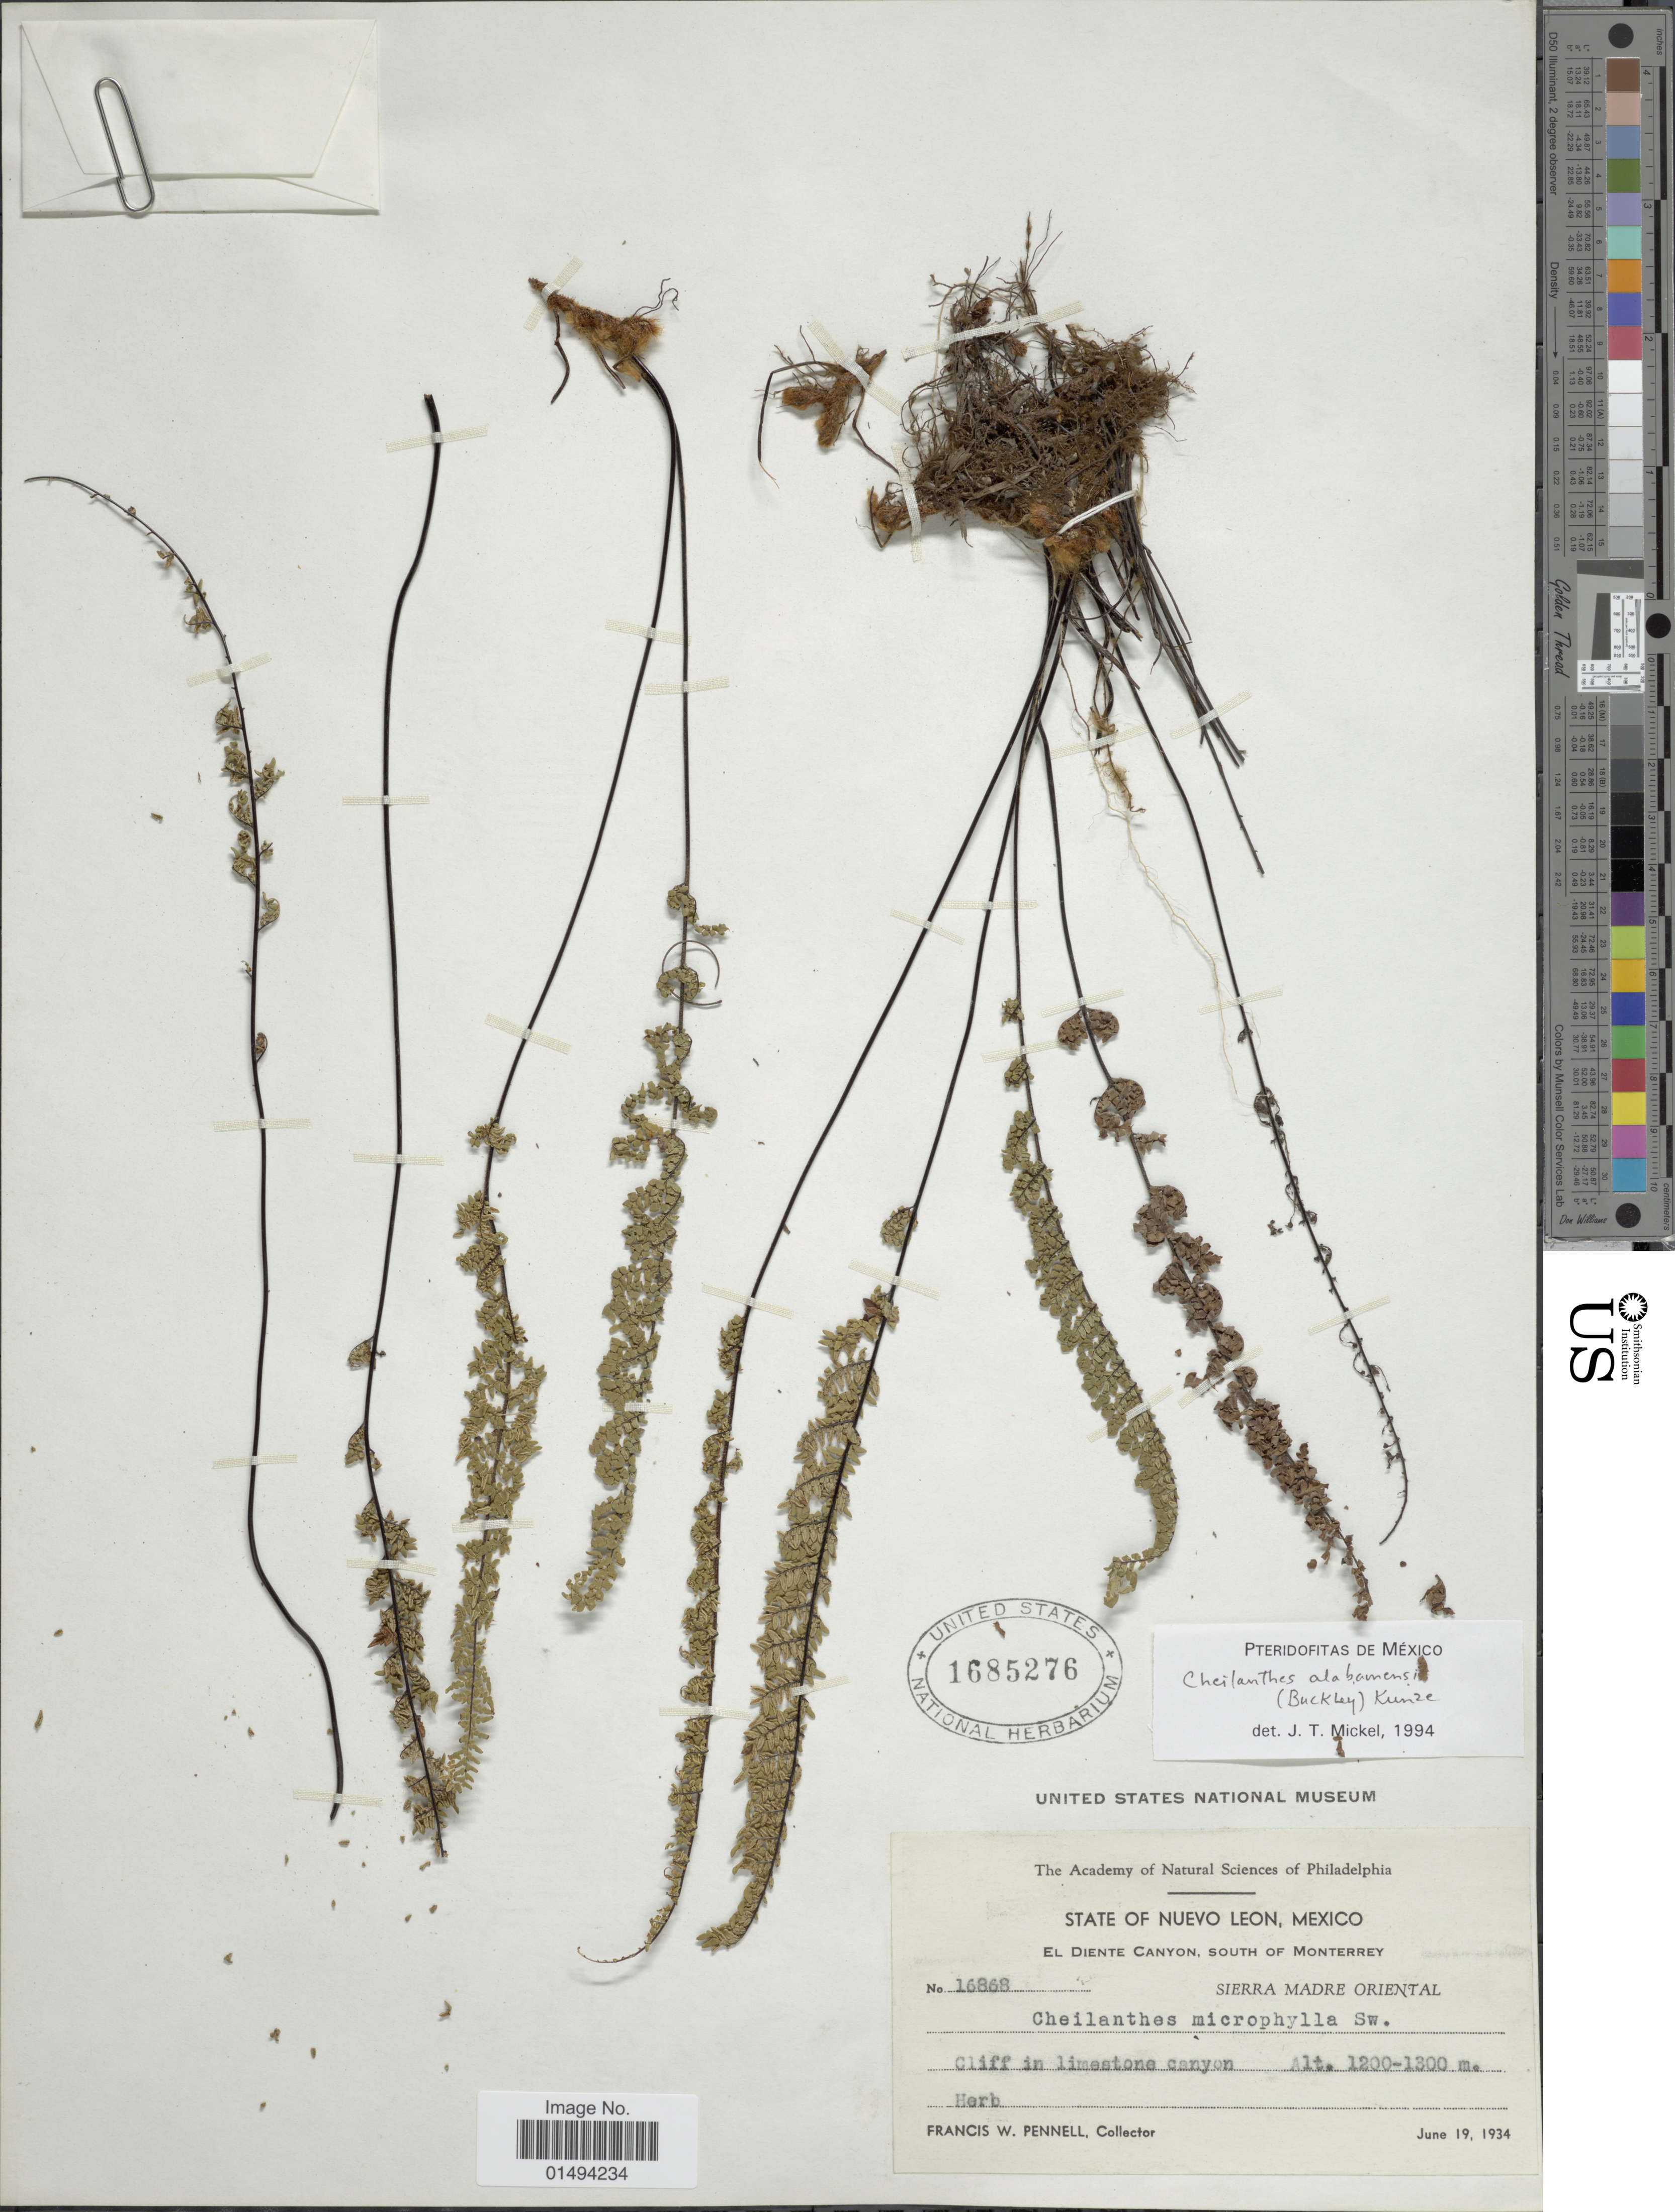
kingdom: Plantae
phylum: Tracheophyta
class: Polypodiopsida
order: Polypodiales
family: Pteridaceae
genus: Myriopteris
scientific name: Myriopteris alabamensis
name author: (Buckley) Grusz & Windham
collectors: F. W. Pennell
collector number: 16868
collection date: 1934-06-19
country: Mexico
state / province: Nuevo León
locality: El Diente Canyon, South of Monterrey, Sierra Madre Oriental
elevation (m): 1200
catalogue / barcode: US 1685276